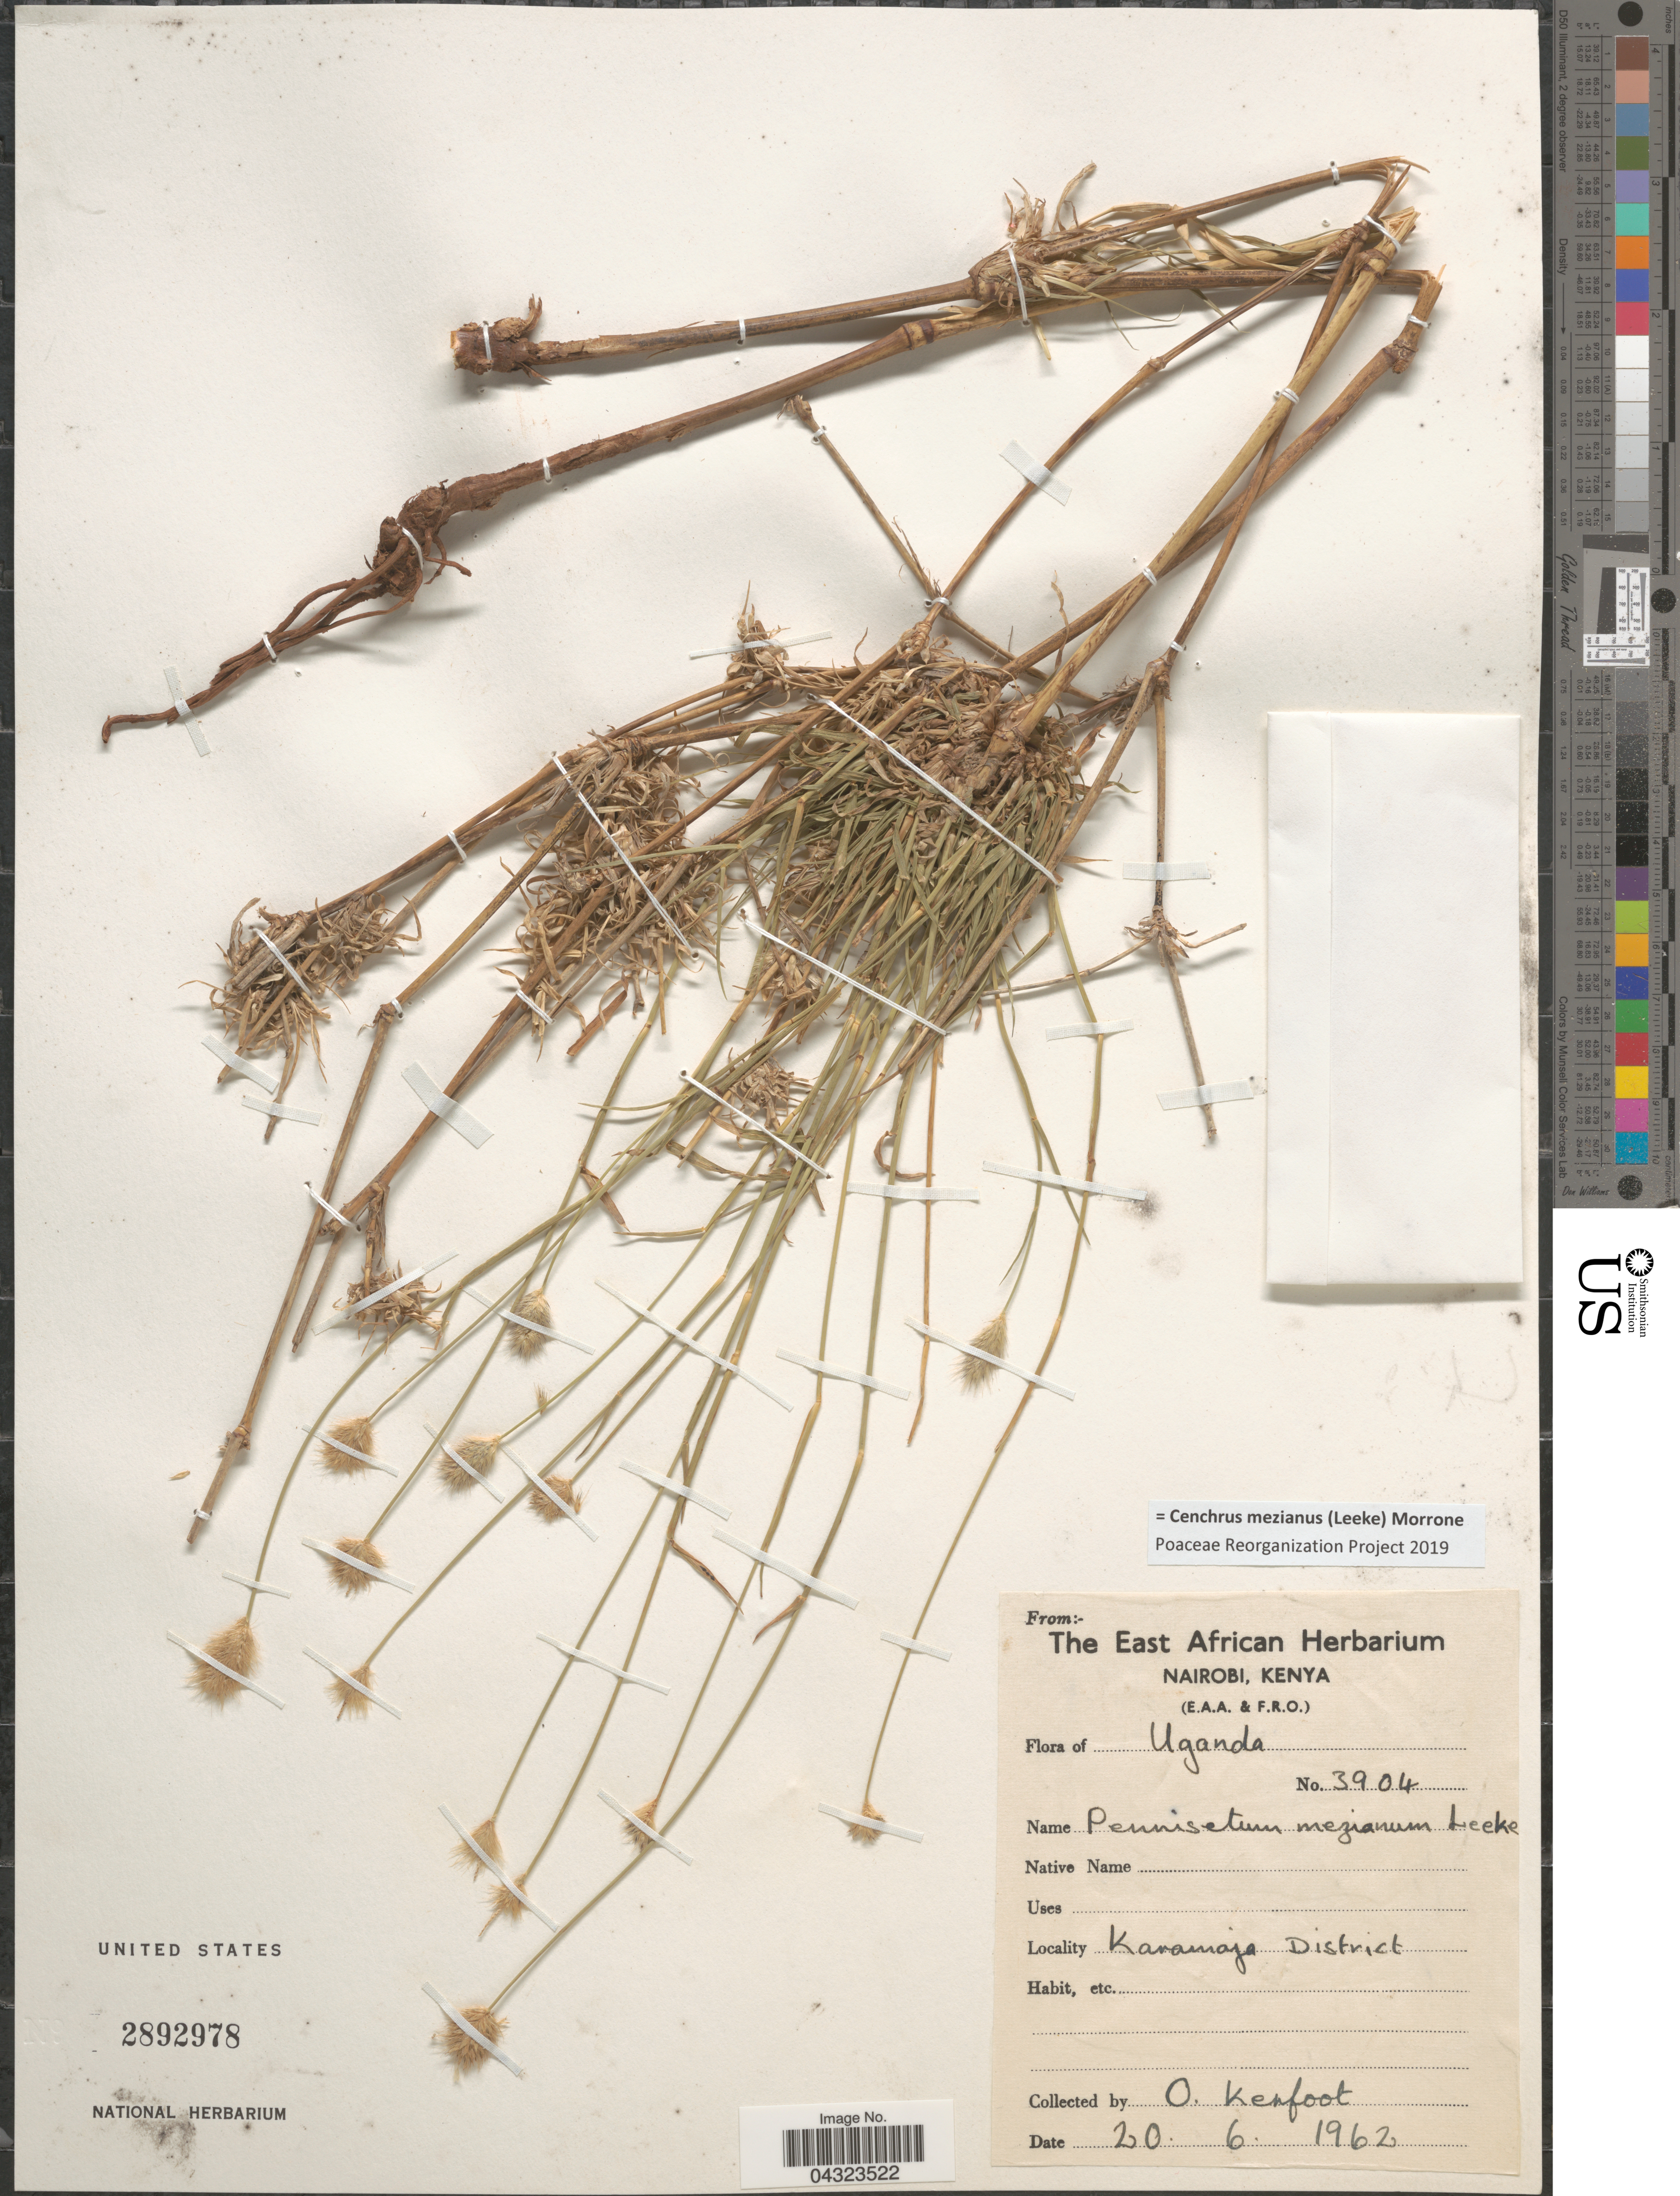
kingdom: Plantae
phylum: Tracheophyta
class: Liliopsida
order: Poales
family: Poaceae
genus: Cenchrus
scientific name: Cenchrus mezianus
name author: (Leeke) Morrone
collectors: O. Kerfoot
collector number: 3904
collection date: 1962-06-20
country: Uganda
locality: Karamoja District.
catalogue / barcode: US 2892978